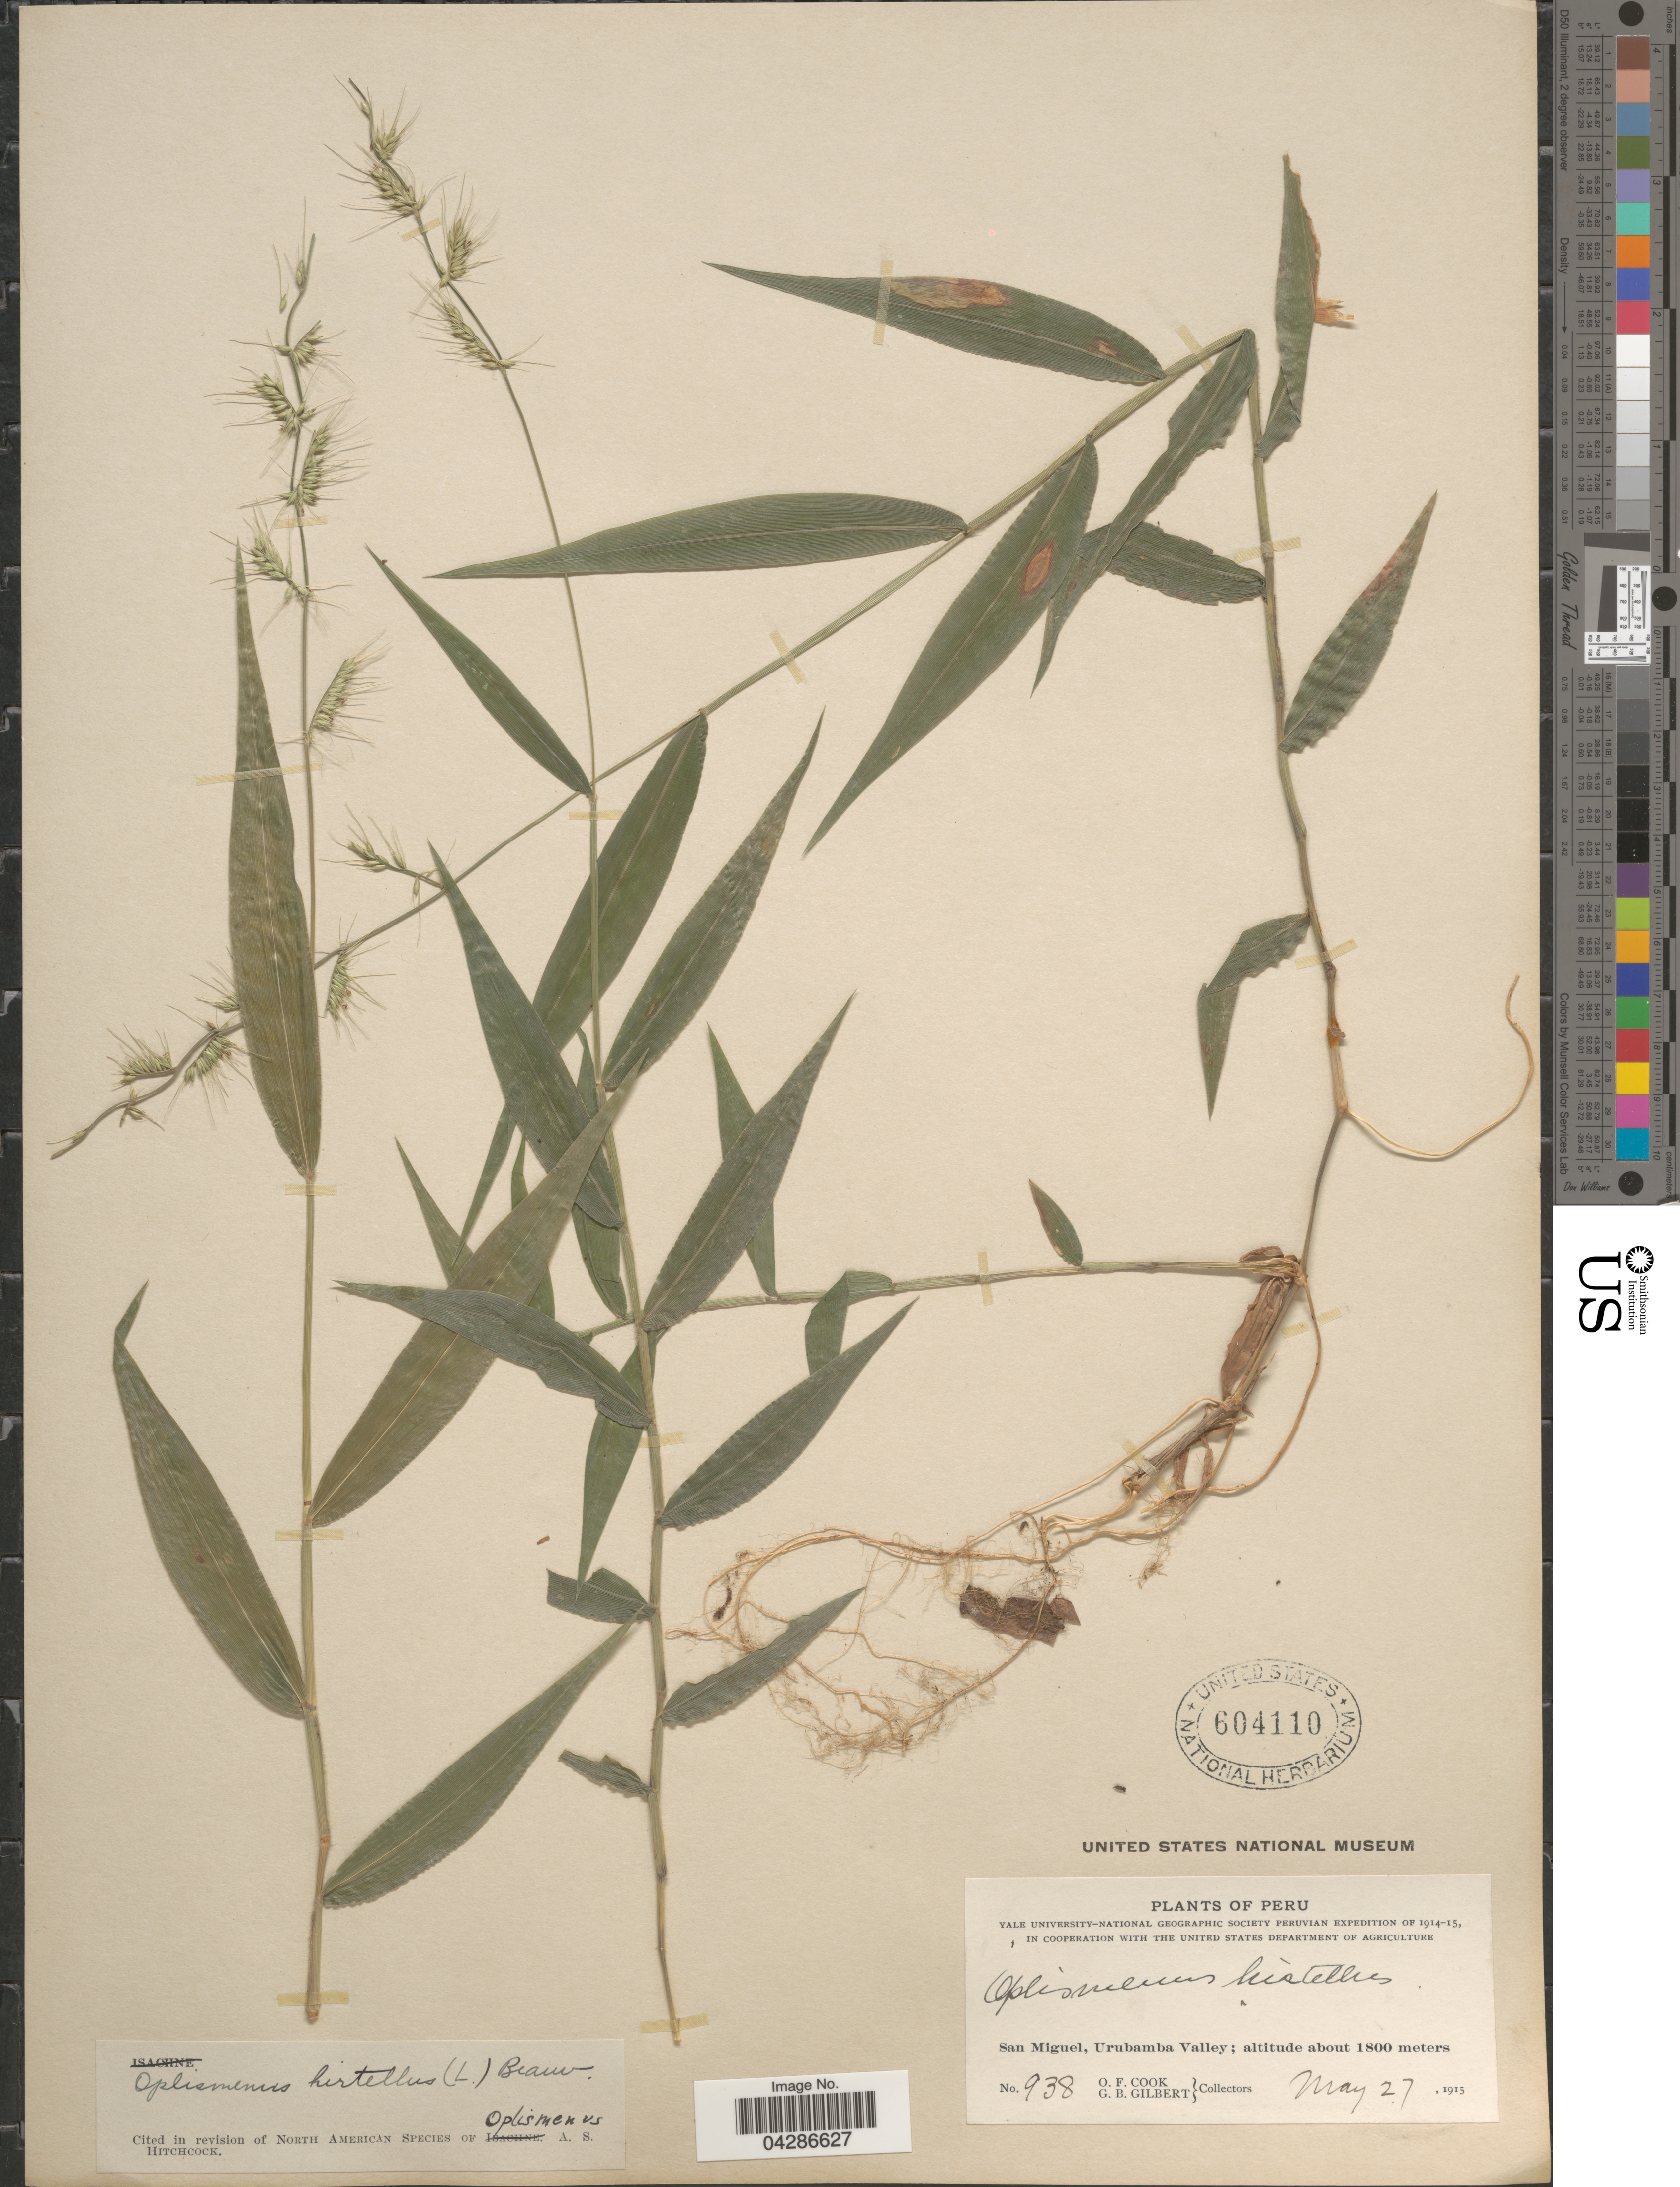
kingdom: Plantae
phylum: Tracheophyta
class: Liliopsida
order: Poales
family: Poaceae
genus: Oplismenus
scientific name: Oplismenus hirtellus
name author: (L.) P. Beauv.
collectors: O. F. Cook & G. B. Gilbert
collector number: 938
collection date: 1915-05-27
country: Peru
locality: Yale University-National Geographic Society Peruvian Expedition of 1914-15. San Miguel, Urubamba Valley.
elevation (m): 1800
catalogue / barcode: US 604110